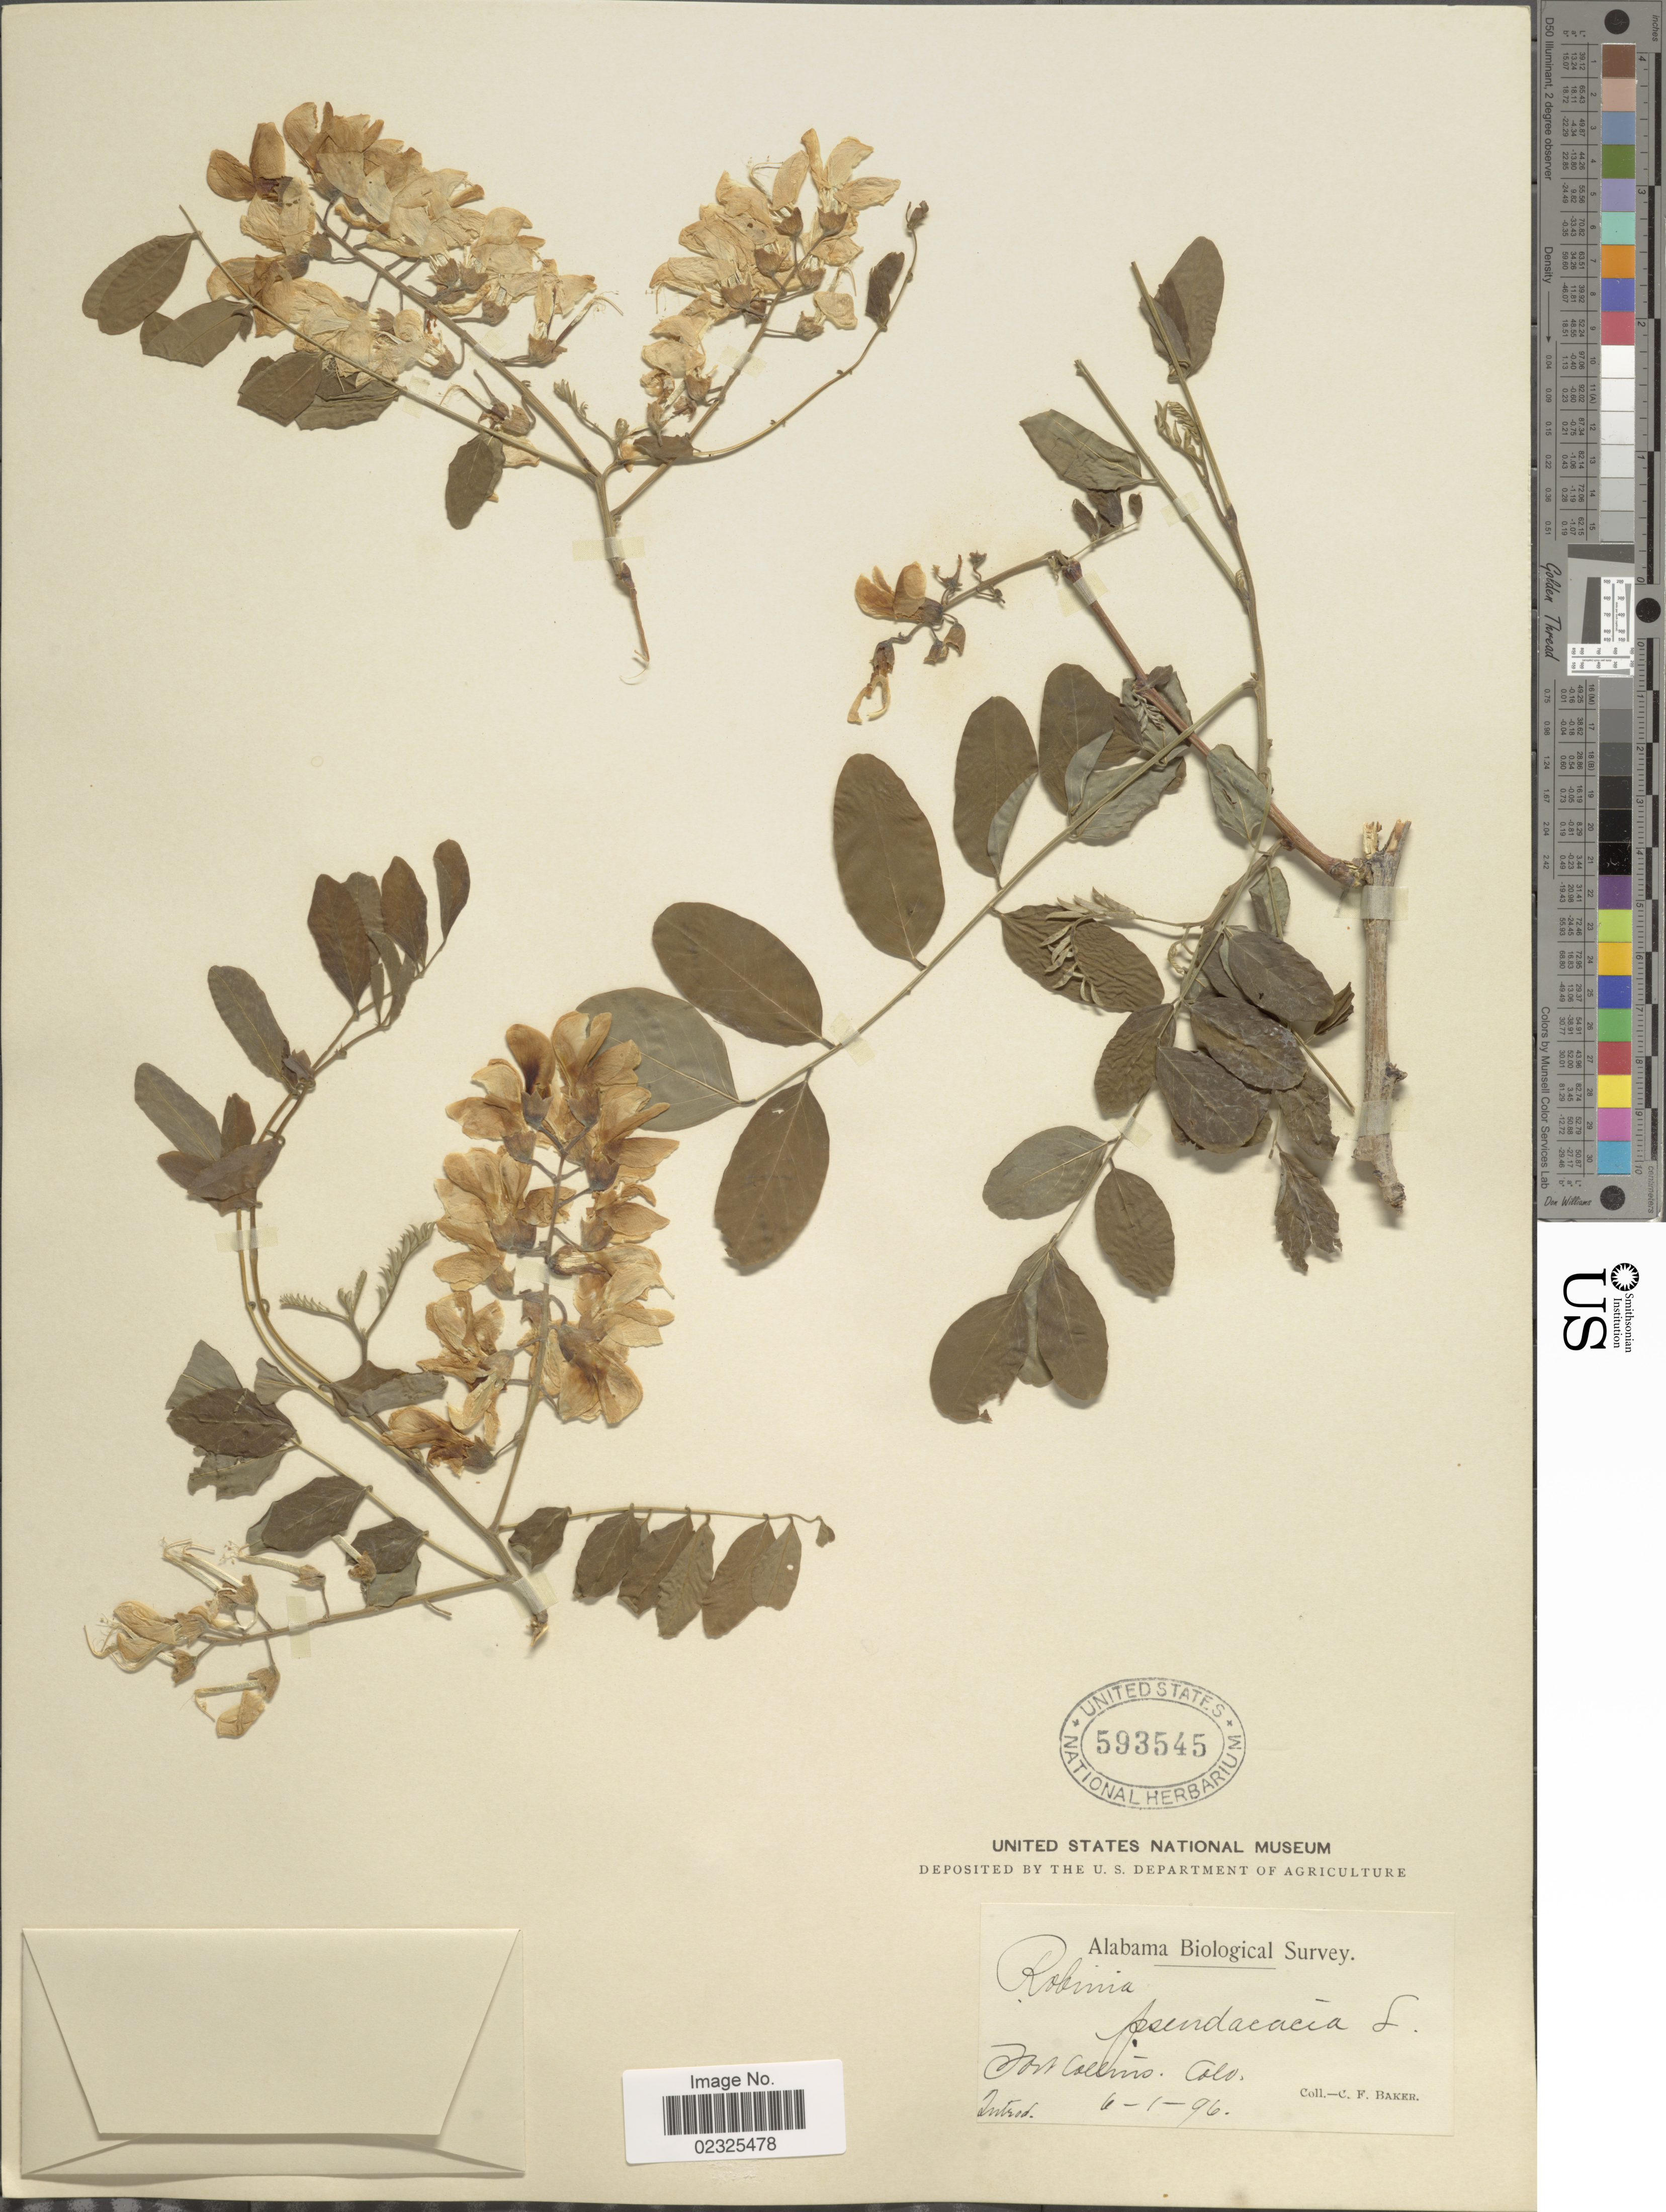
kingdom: Plantae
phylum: Tracheophyta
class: Magnoliopsida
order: Fabales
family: Fabaceae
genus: Robinia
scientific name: Robinia pseudoacacia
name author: L.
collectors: C. F. Baker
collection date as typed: Transcribed d/m/y: 1/6/96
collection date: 1896-06-01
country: United States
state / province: Colorado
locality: Fort Collins, Colo.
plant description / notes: No precise locality correction needed. Filled "1 Jun 1896" into Collection Date.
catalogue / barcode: US 593545